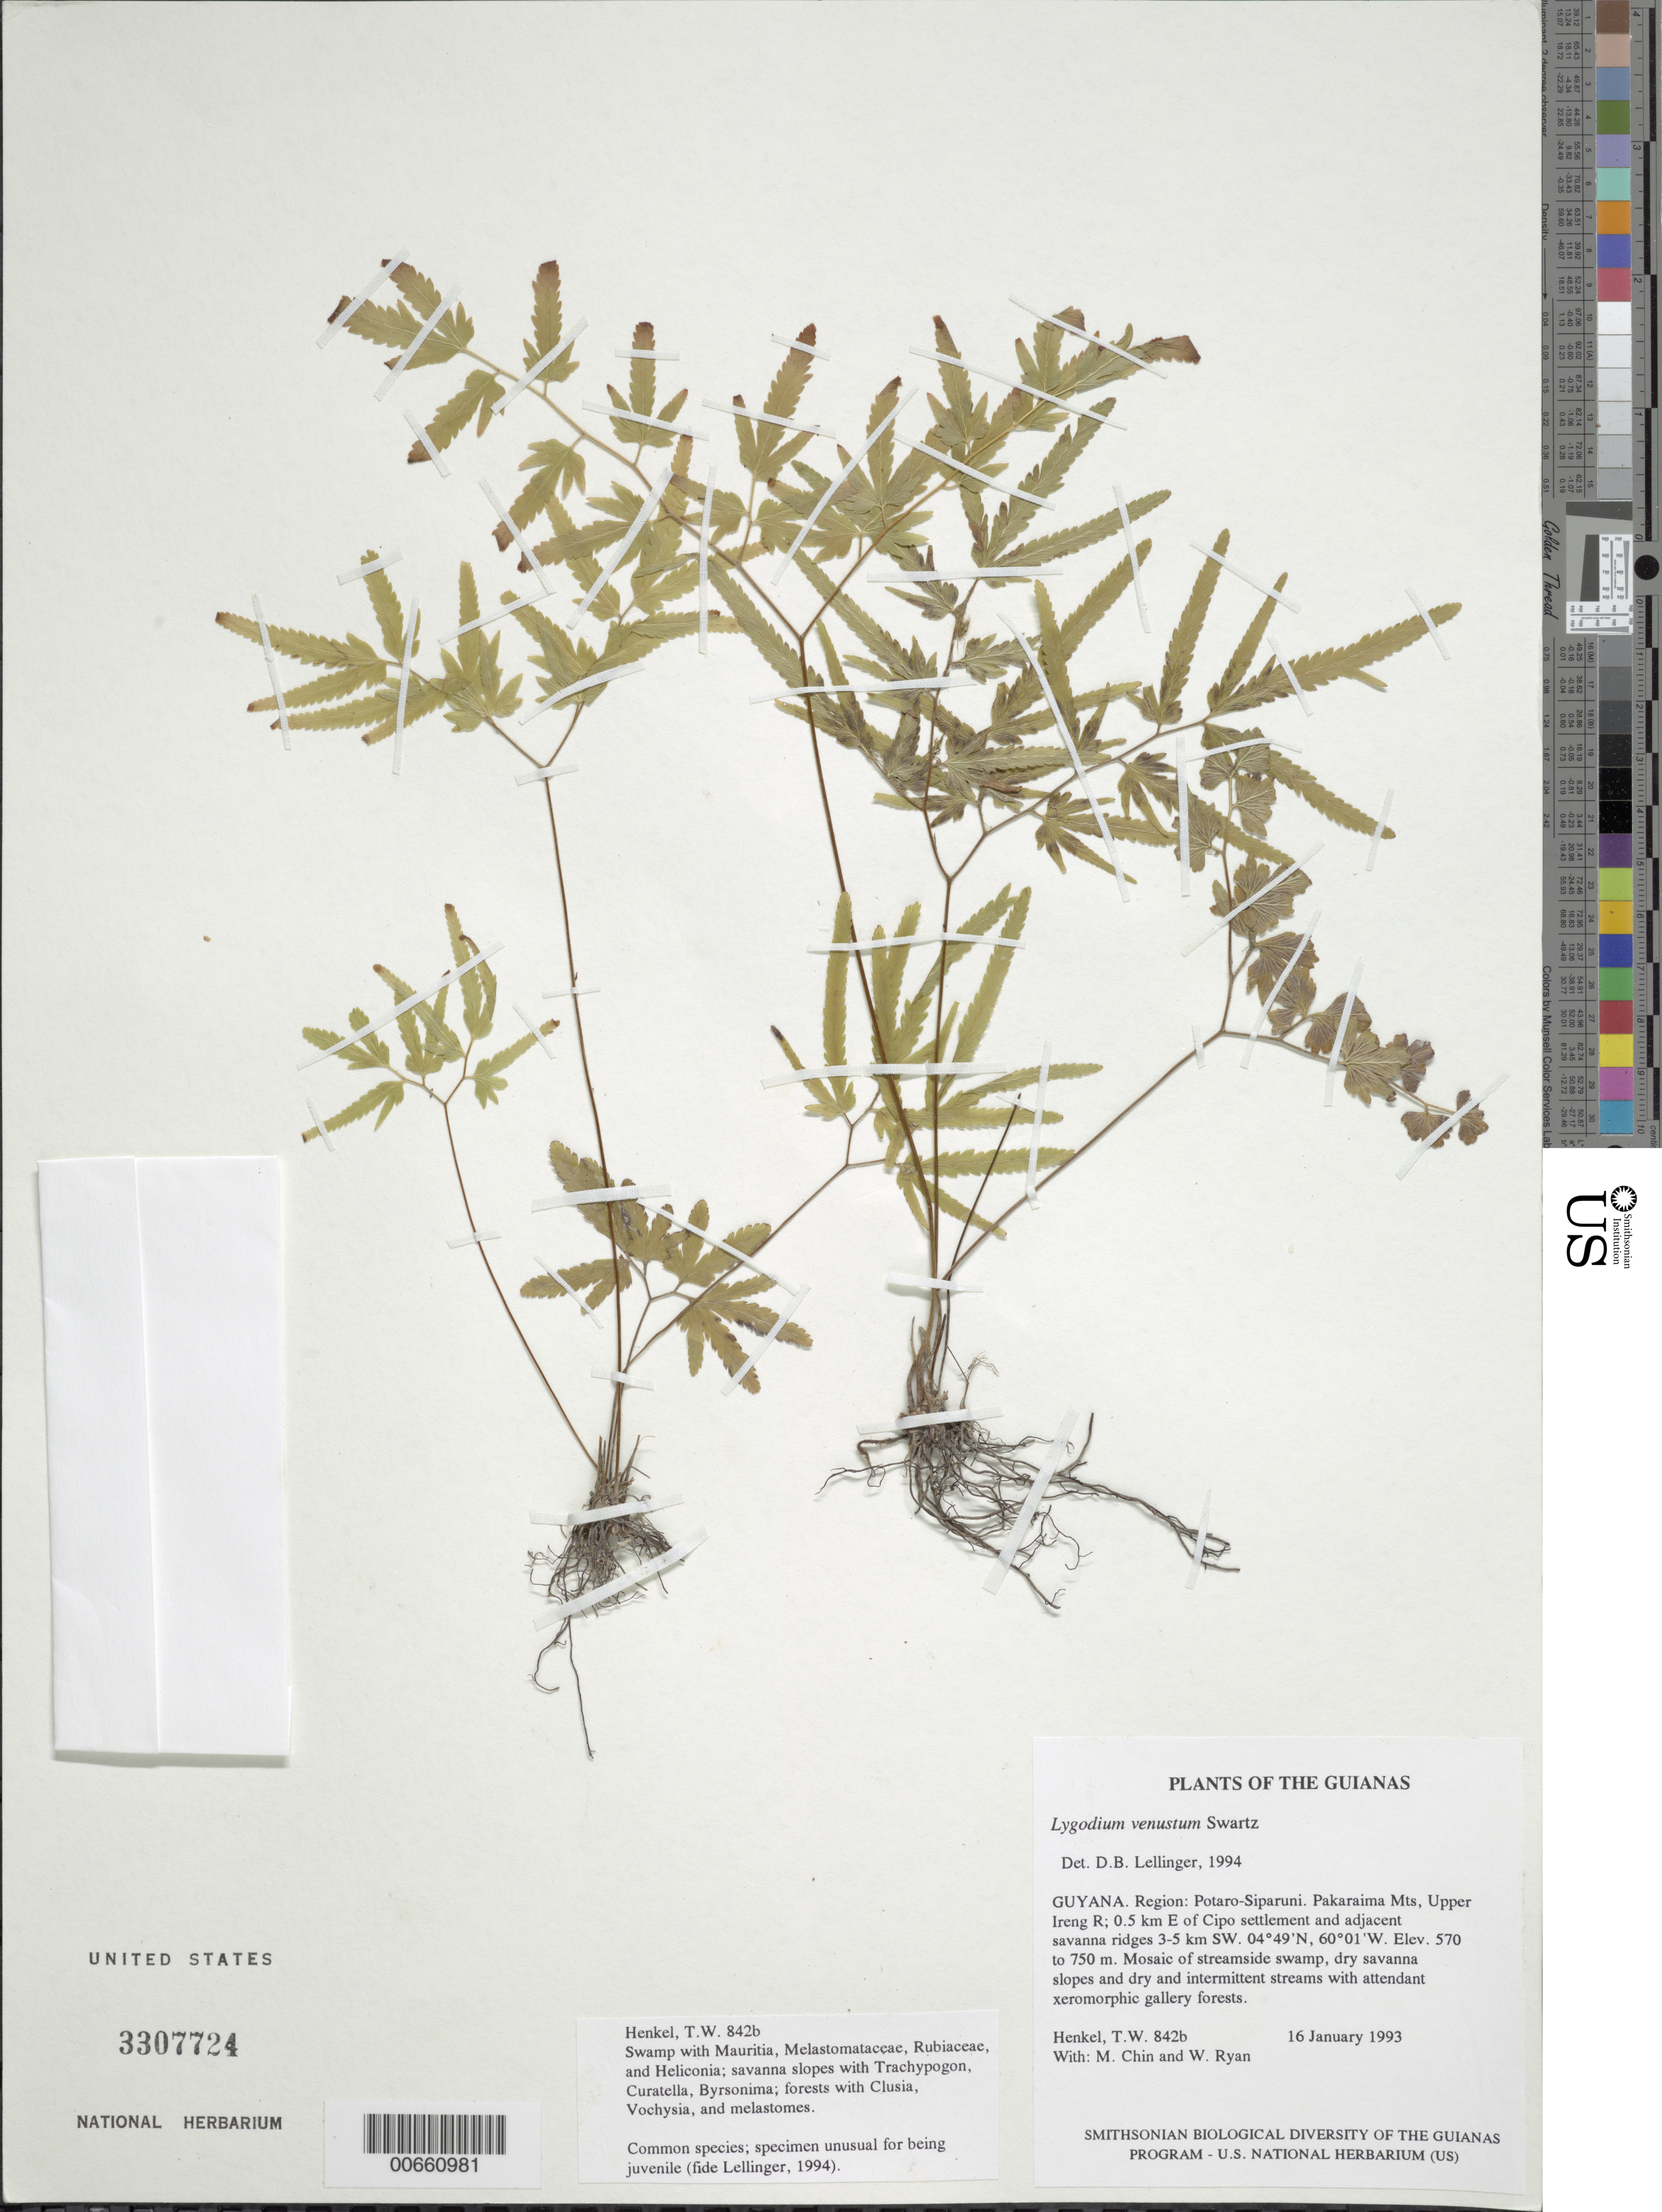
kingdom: Plantae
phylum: Tracheophyta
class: Polypodiopsida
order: Schizaeales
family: Lygodiaceae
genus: Lygodium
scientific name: Lygodium venustum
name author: Sw.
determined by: Lellinger, David B., (BOT), Smithsonian Institution - National Museum of Natural History (UNITED STATES)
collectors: T. Henkel, M. Chin & W. Ryan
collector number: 842 b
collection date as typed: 16 January 1993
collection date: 1993-01-16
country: Guyana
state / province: Potaro-Siparuni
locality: Pakaraima Mts, Upper Ireng R; 0.5 km E of Cipo settlement and adjacent savanna ridges 3-5 km SW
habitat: Mosaic of streamside swamp, dry savanna slopes and dry and intermittent streams with attendant xeromorphic gallery forests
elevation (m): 570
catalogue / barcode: US 3307724